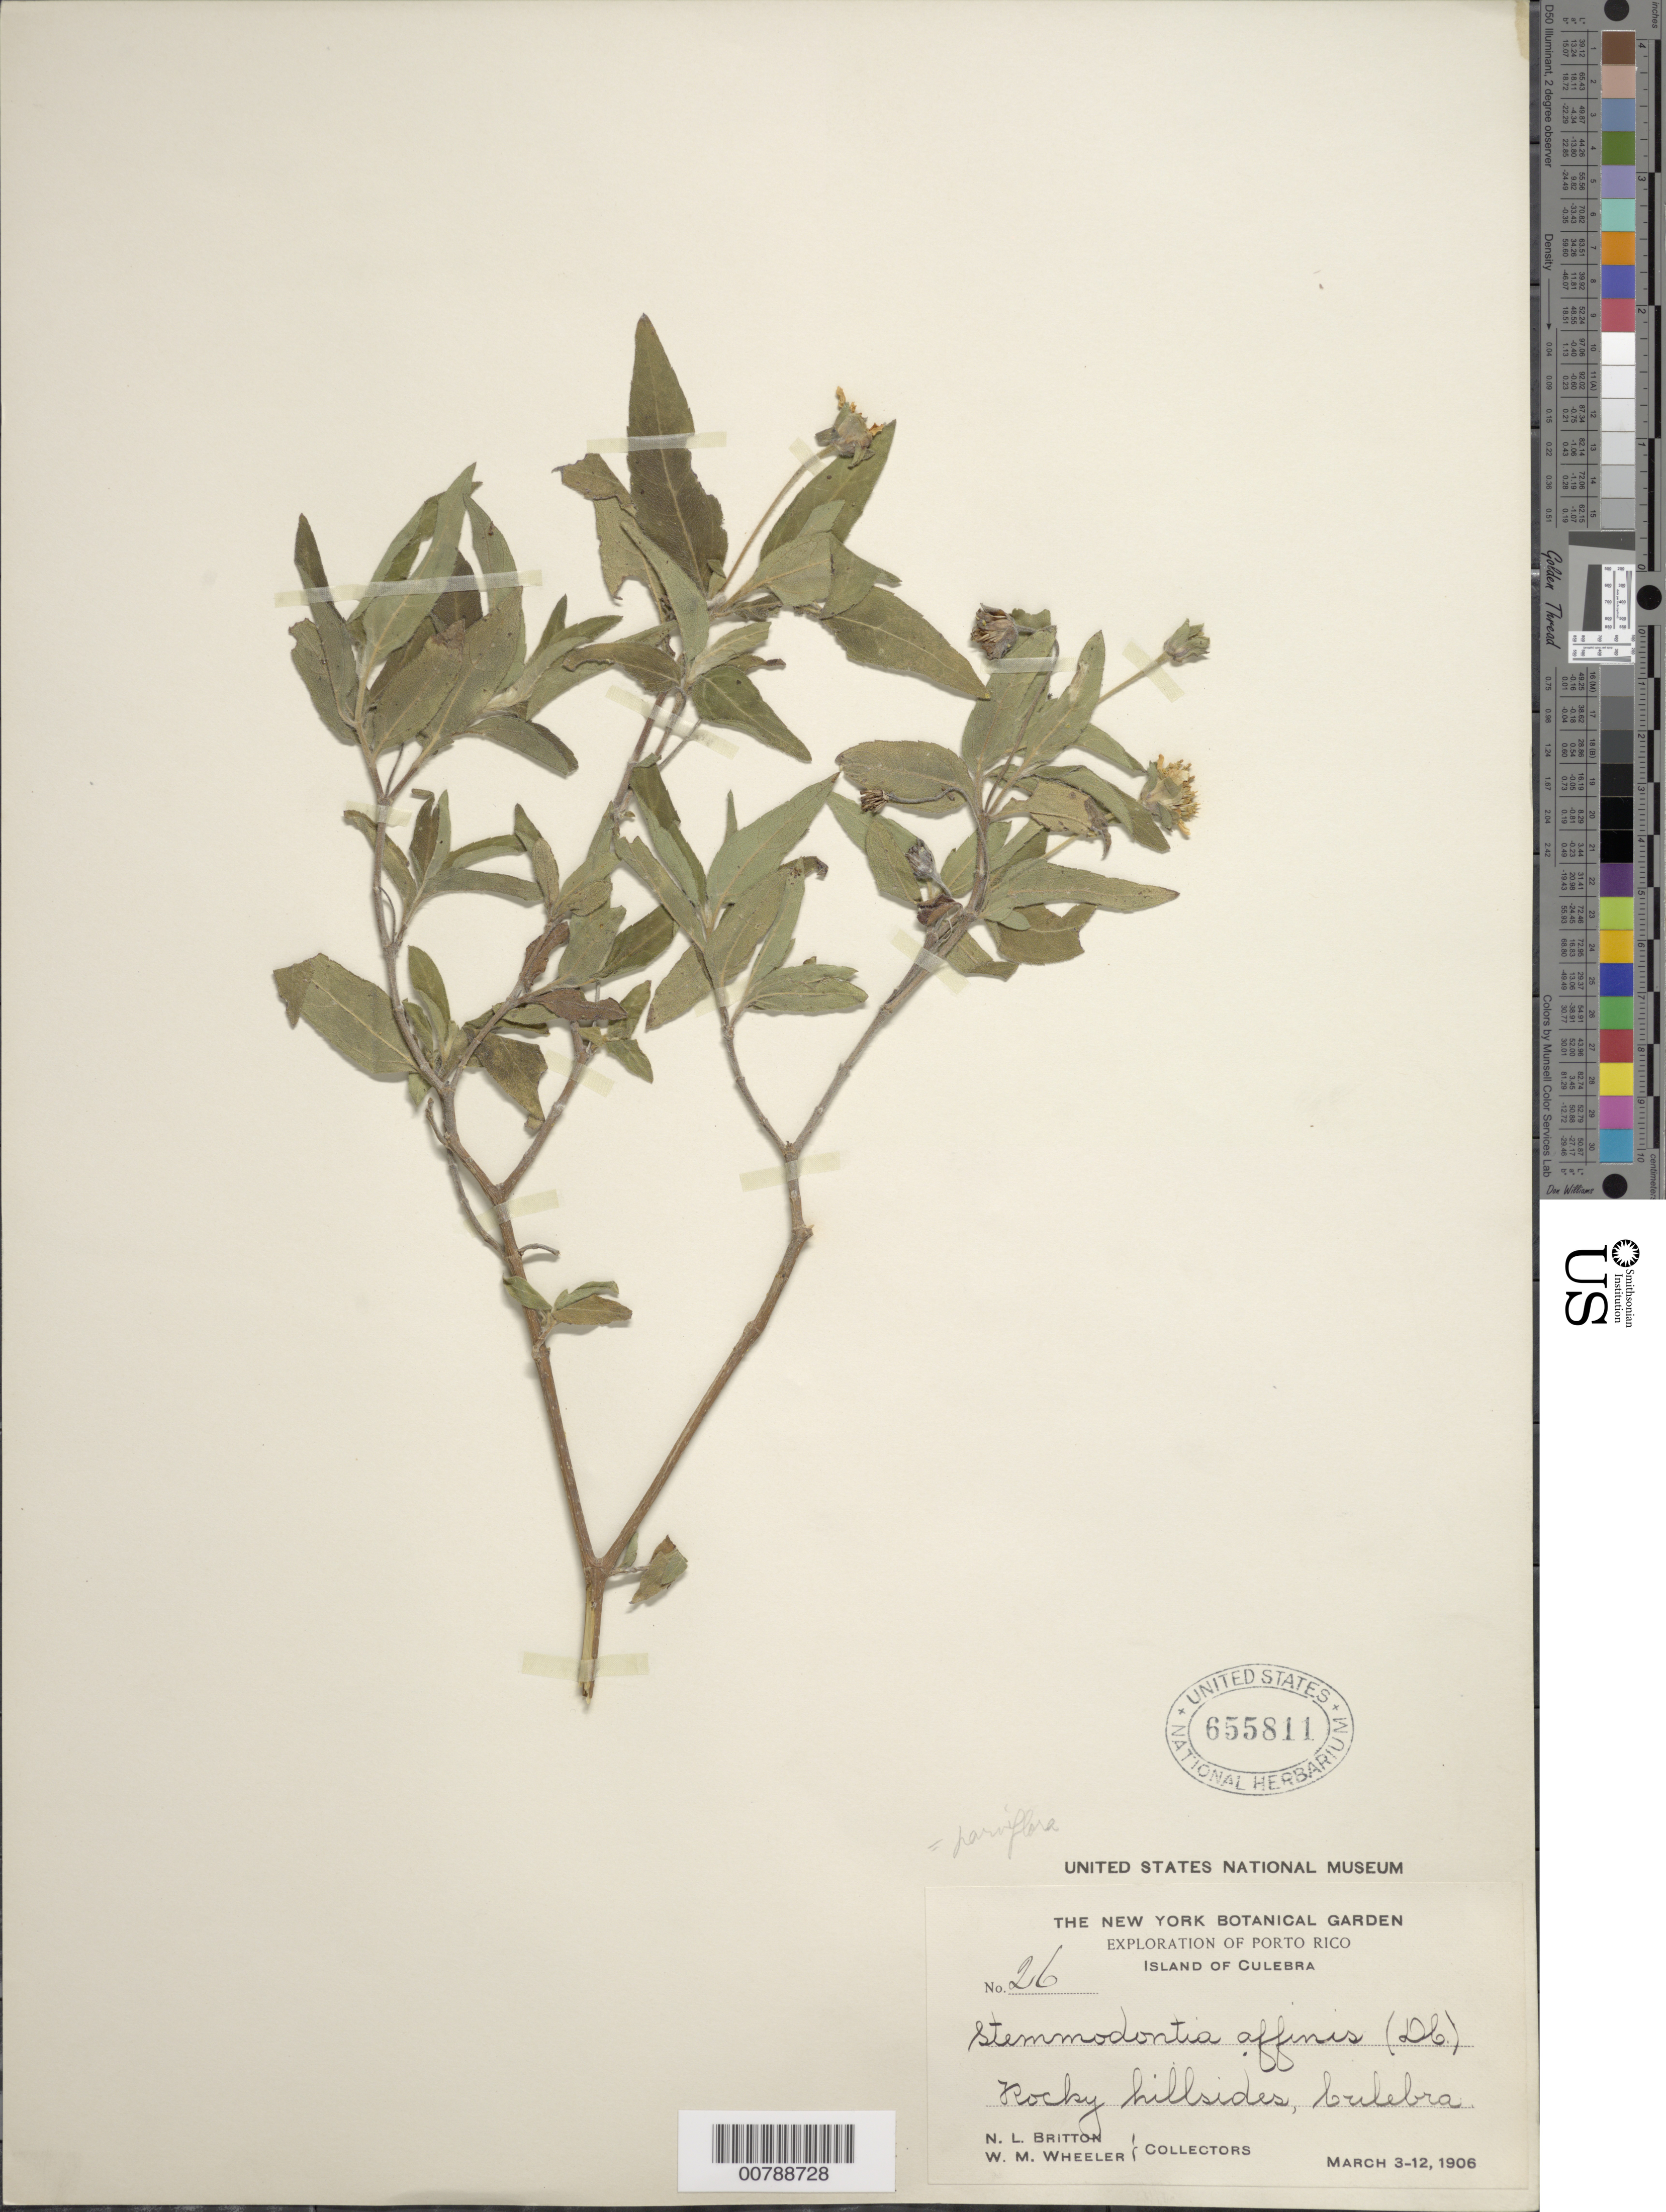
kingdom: Plantae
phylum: Tracheophyta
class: Magnoliopsida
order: Asterales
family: Asteraceae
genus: Wedelia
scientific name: Wedelia calycina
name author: Rich.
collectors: N. Britton & W. Wheeler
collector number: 26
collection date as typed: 03 Mar 1906 to 12 Mar 1906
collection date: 1906-03-03/1906-03-12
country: Puerto Rico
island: Culebra I.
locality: Rocky hillsides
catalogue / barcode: US 655811